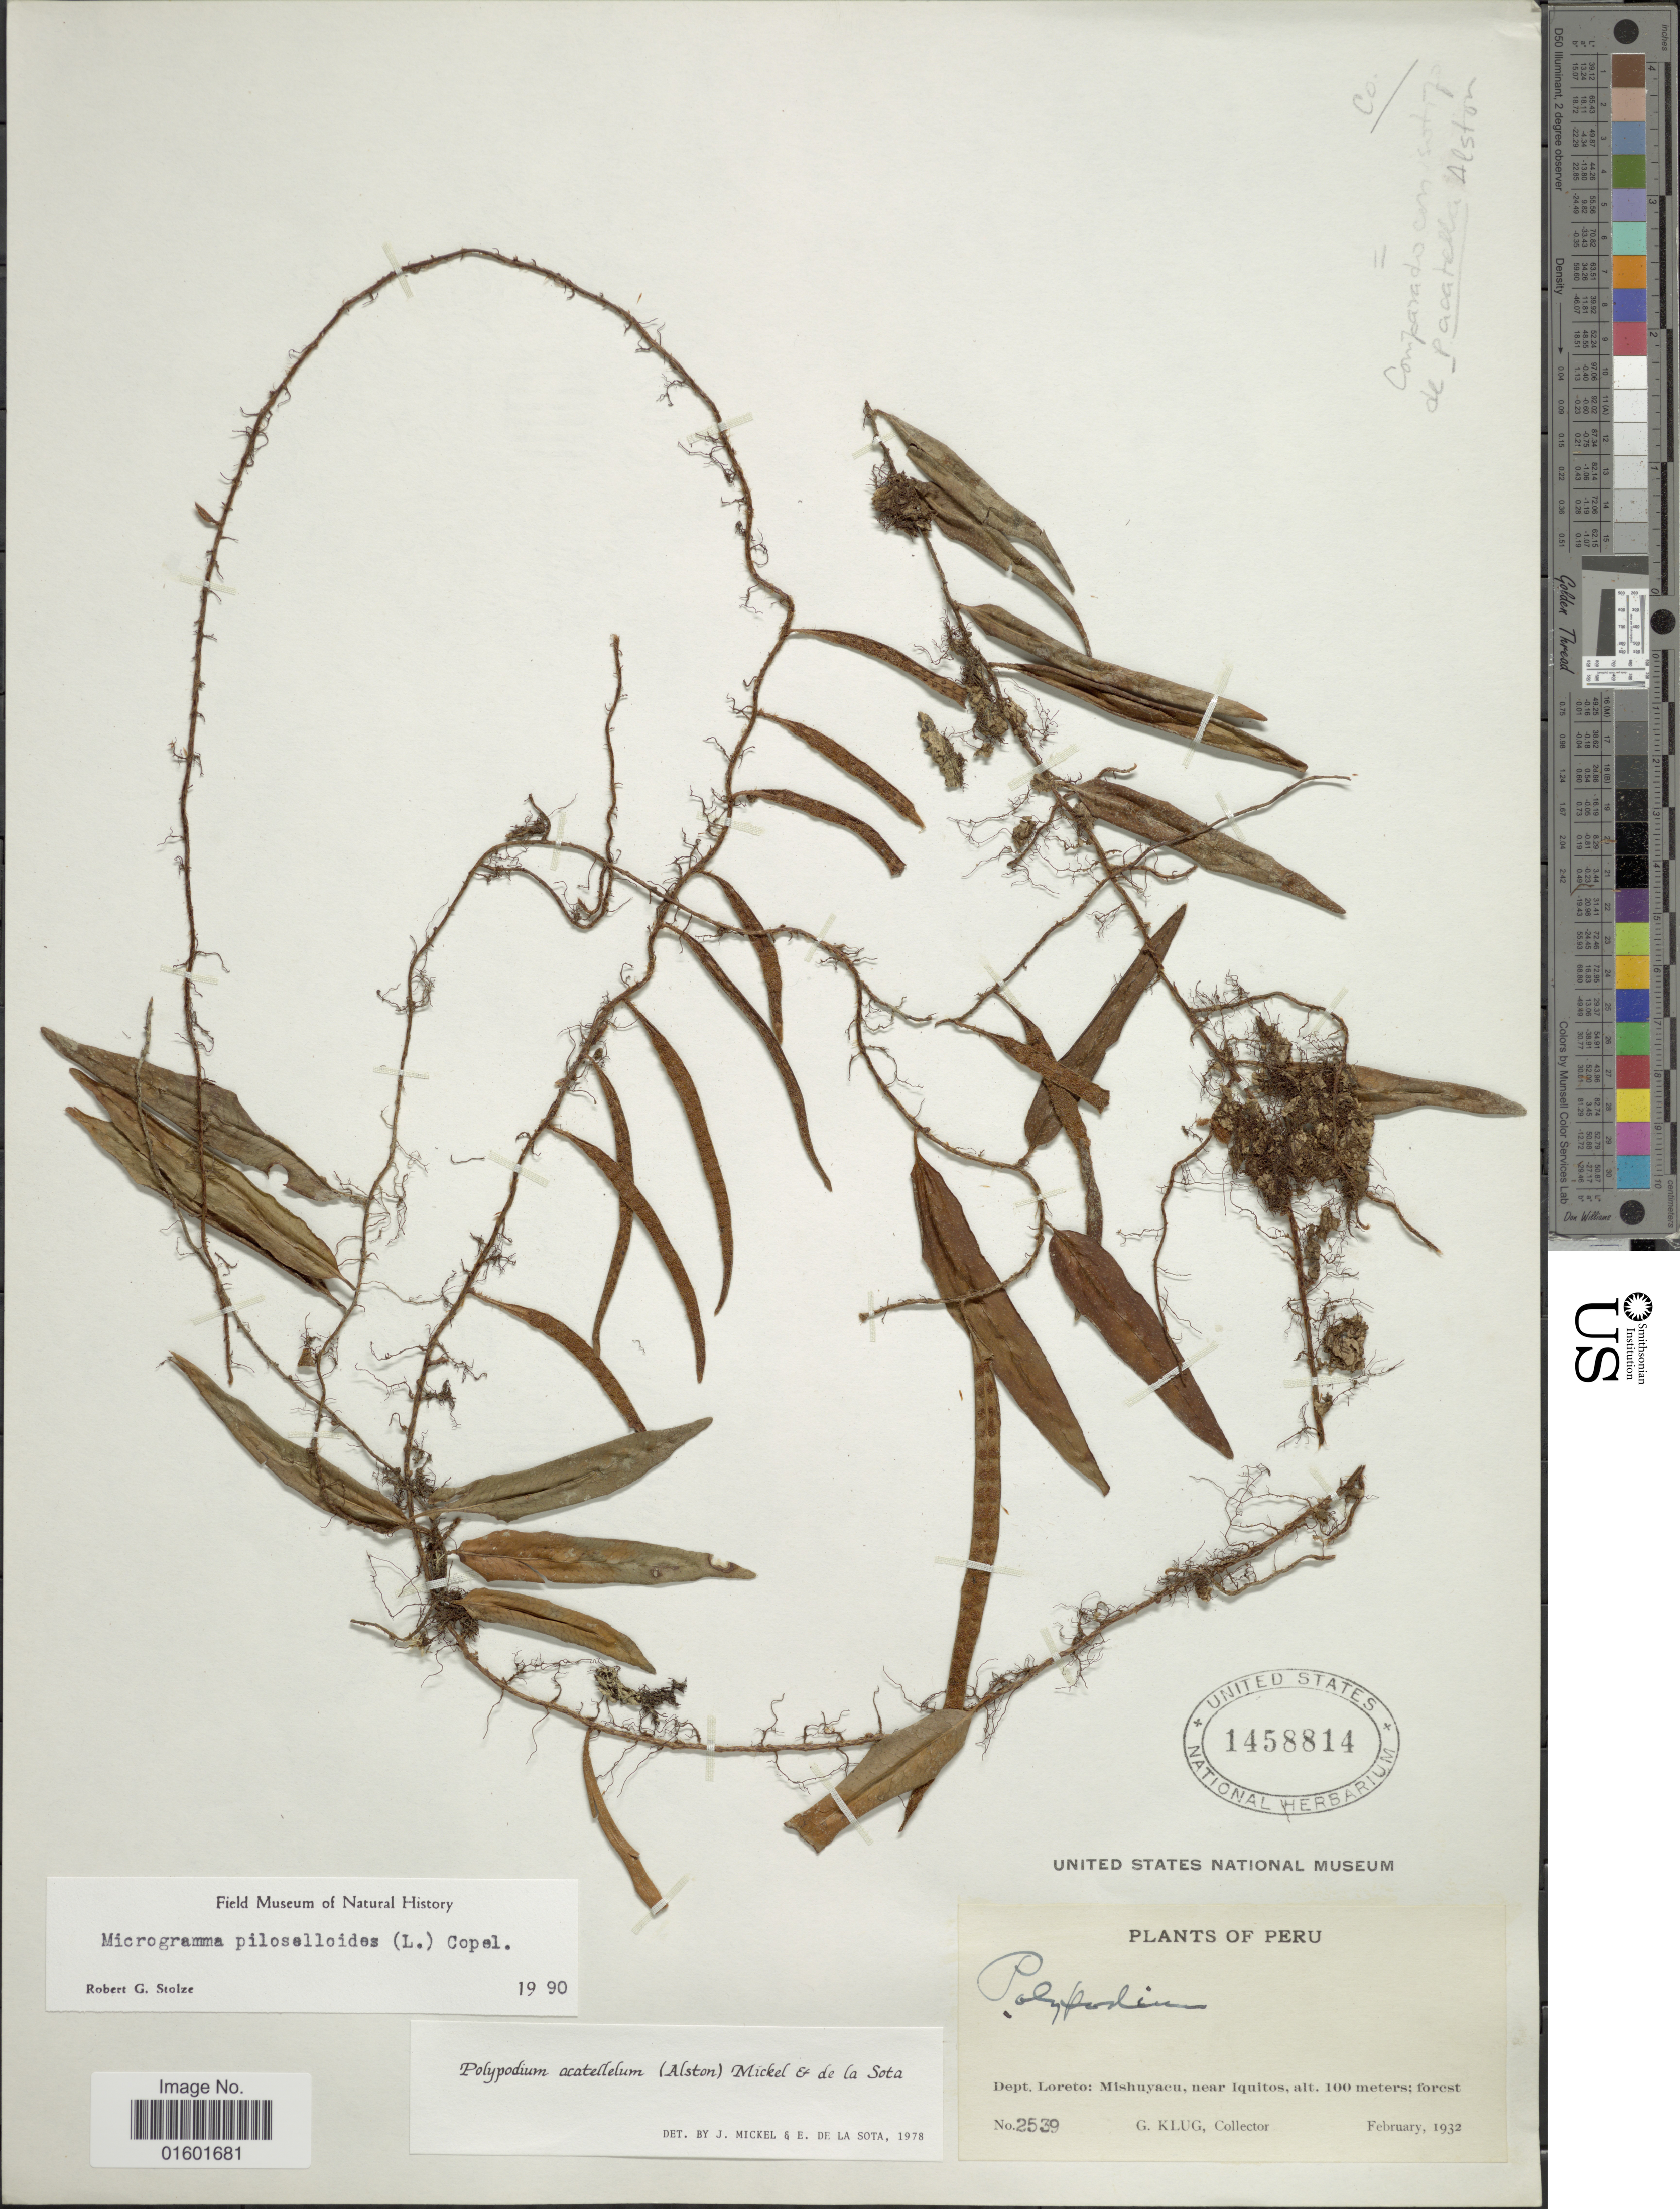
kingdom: Plantae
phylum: Tracheophyta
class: Polypodiopsida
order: Polypodiales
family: Polypodiaceae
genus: Microgramma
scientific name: Microgramma piloselloides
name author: (L.) Copel.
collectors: G. Klug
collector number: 2539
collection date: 1932-02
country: Peru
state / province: Loreto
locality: Mishuyacu, near Iquitos; forest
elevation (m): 100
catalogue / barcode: US 1458814